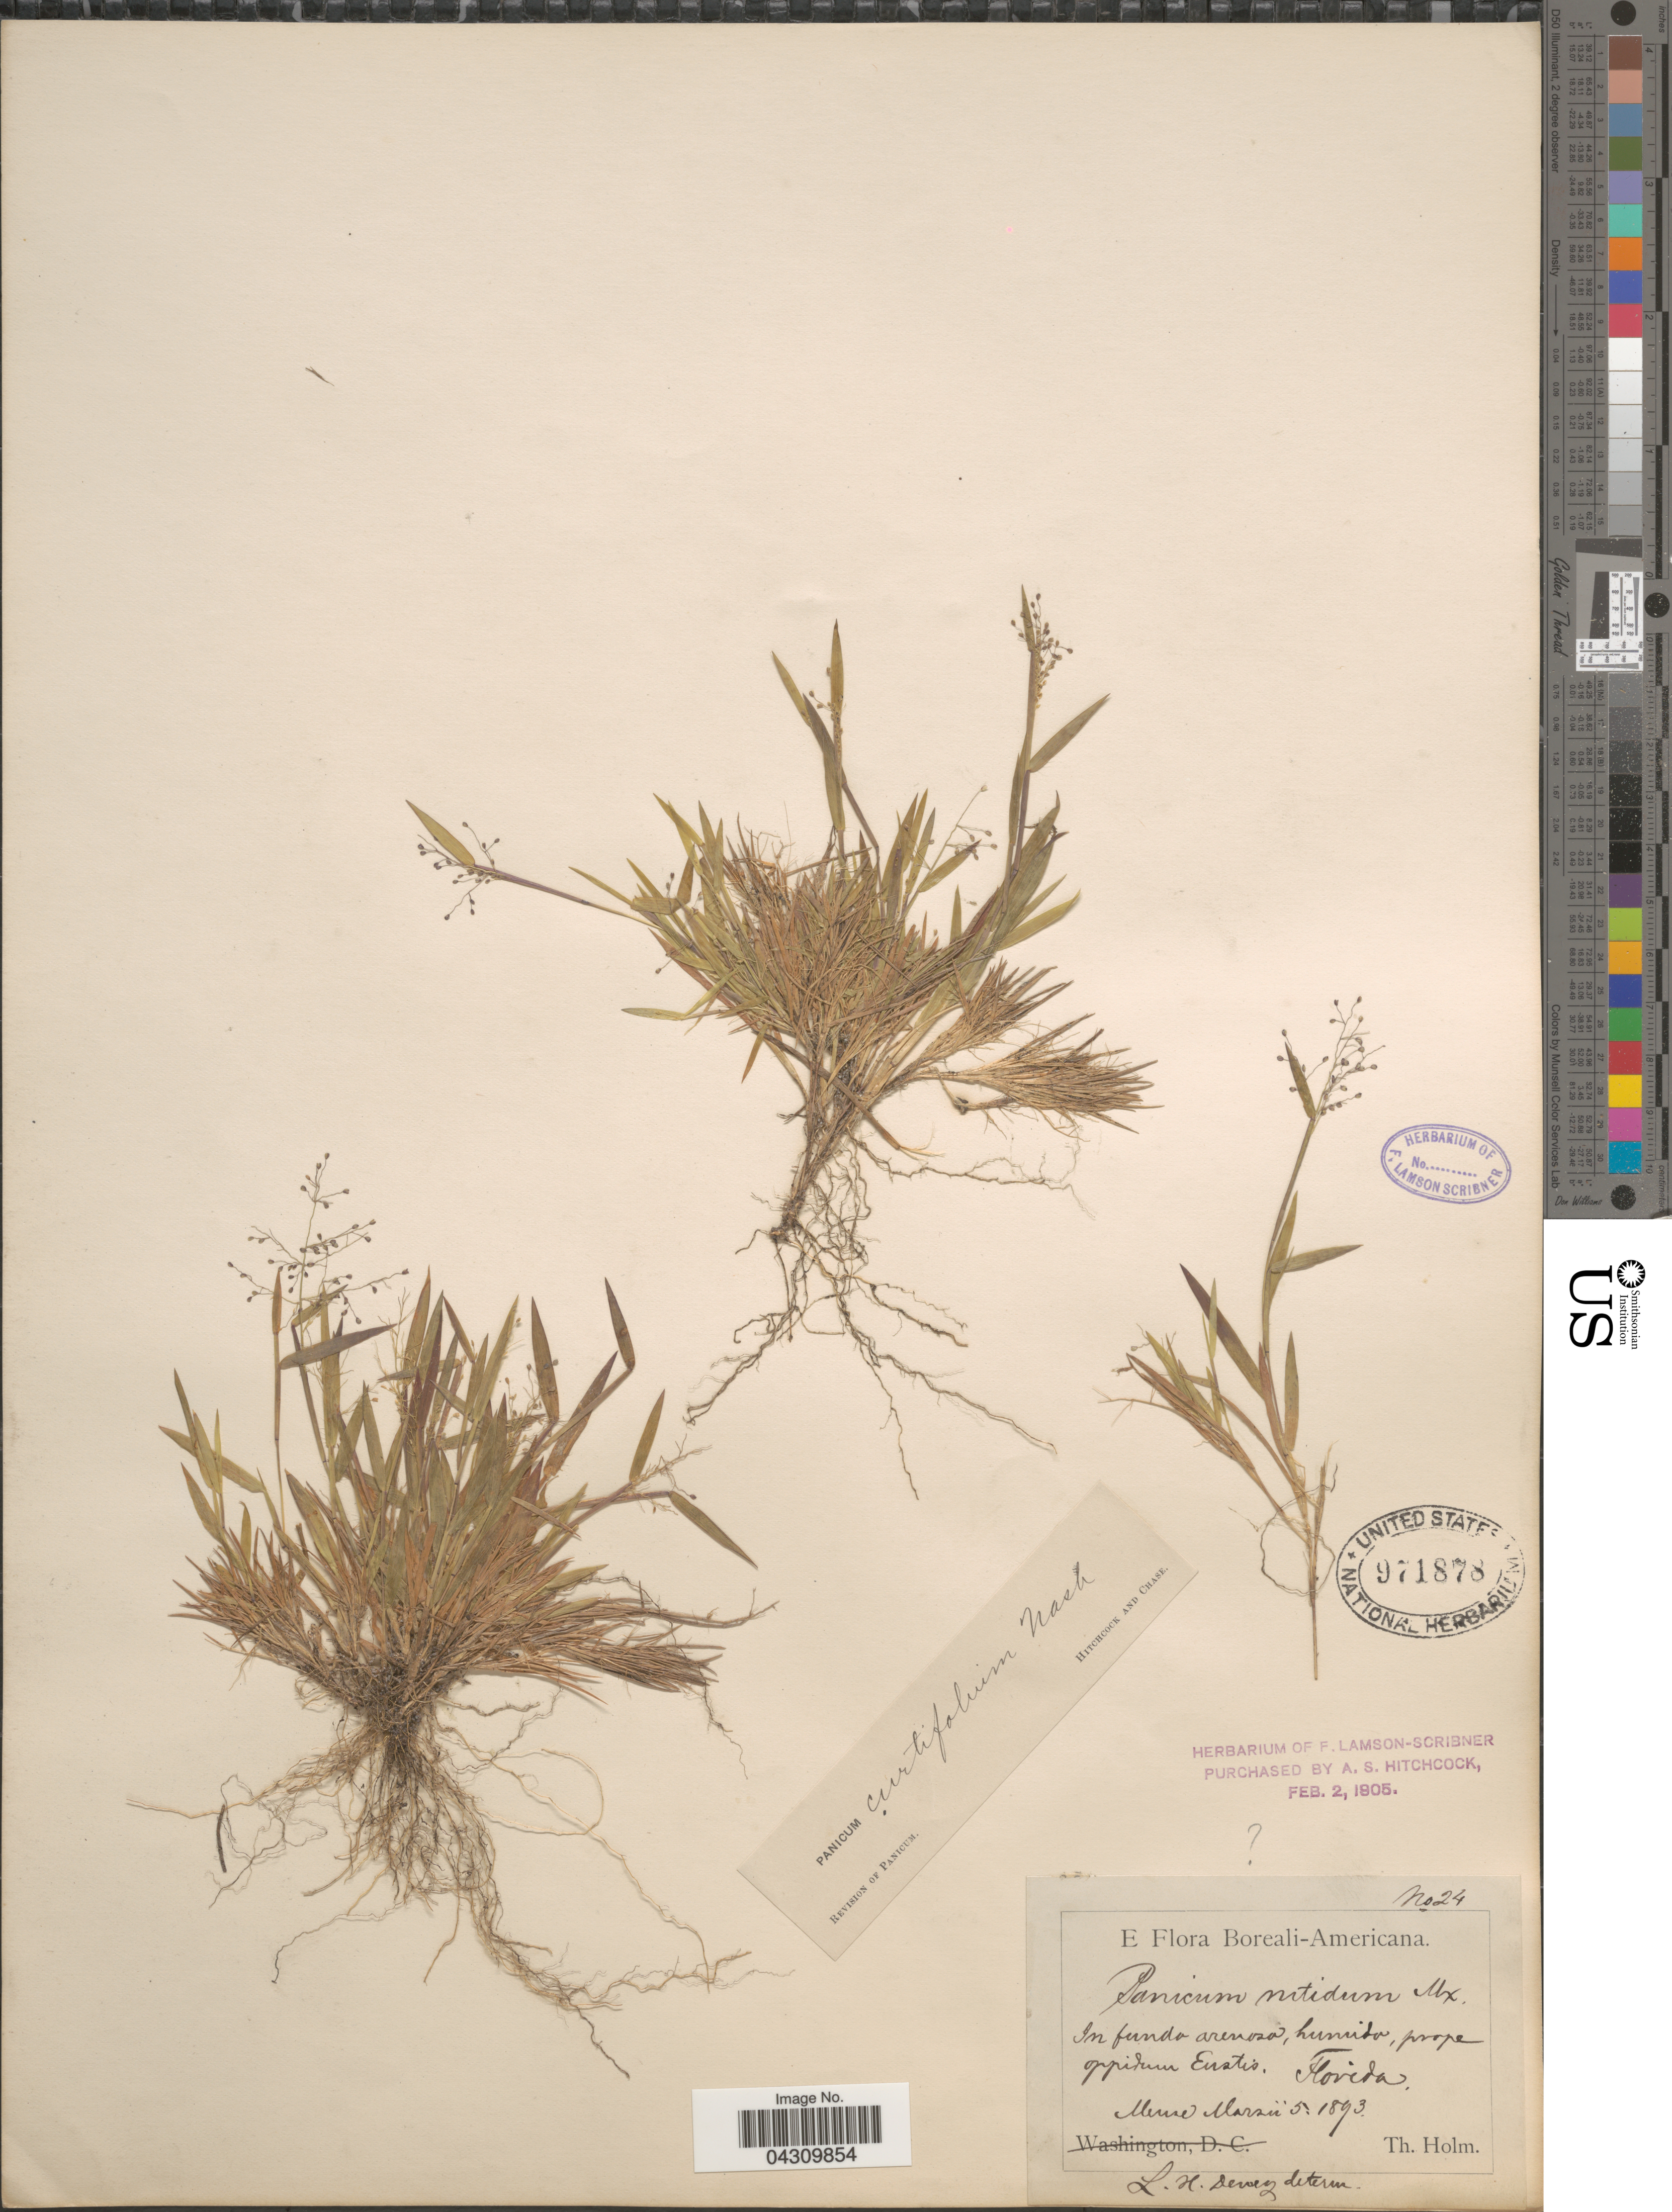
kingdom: Plantae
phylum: Tracheophyta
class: Liliopsida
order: Poales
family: Poaceae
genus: Dichanthelium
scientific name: Dichanthelium acuminatum var. acuminatum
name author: (Sw.) Gould & C.A. Clark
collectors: T. Holm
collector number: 24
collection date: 1893-03-05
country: United States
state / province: Florida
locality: In fundo arenosis, humida, prope oppidum Eustis.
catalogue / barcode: US 971878